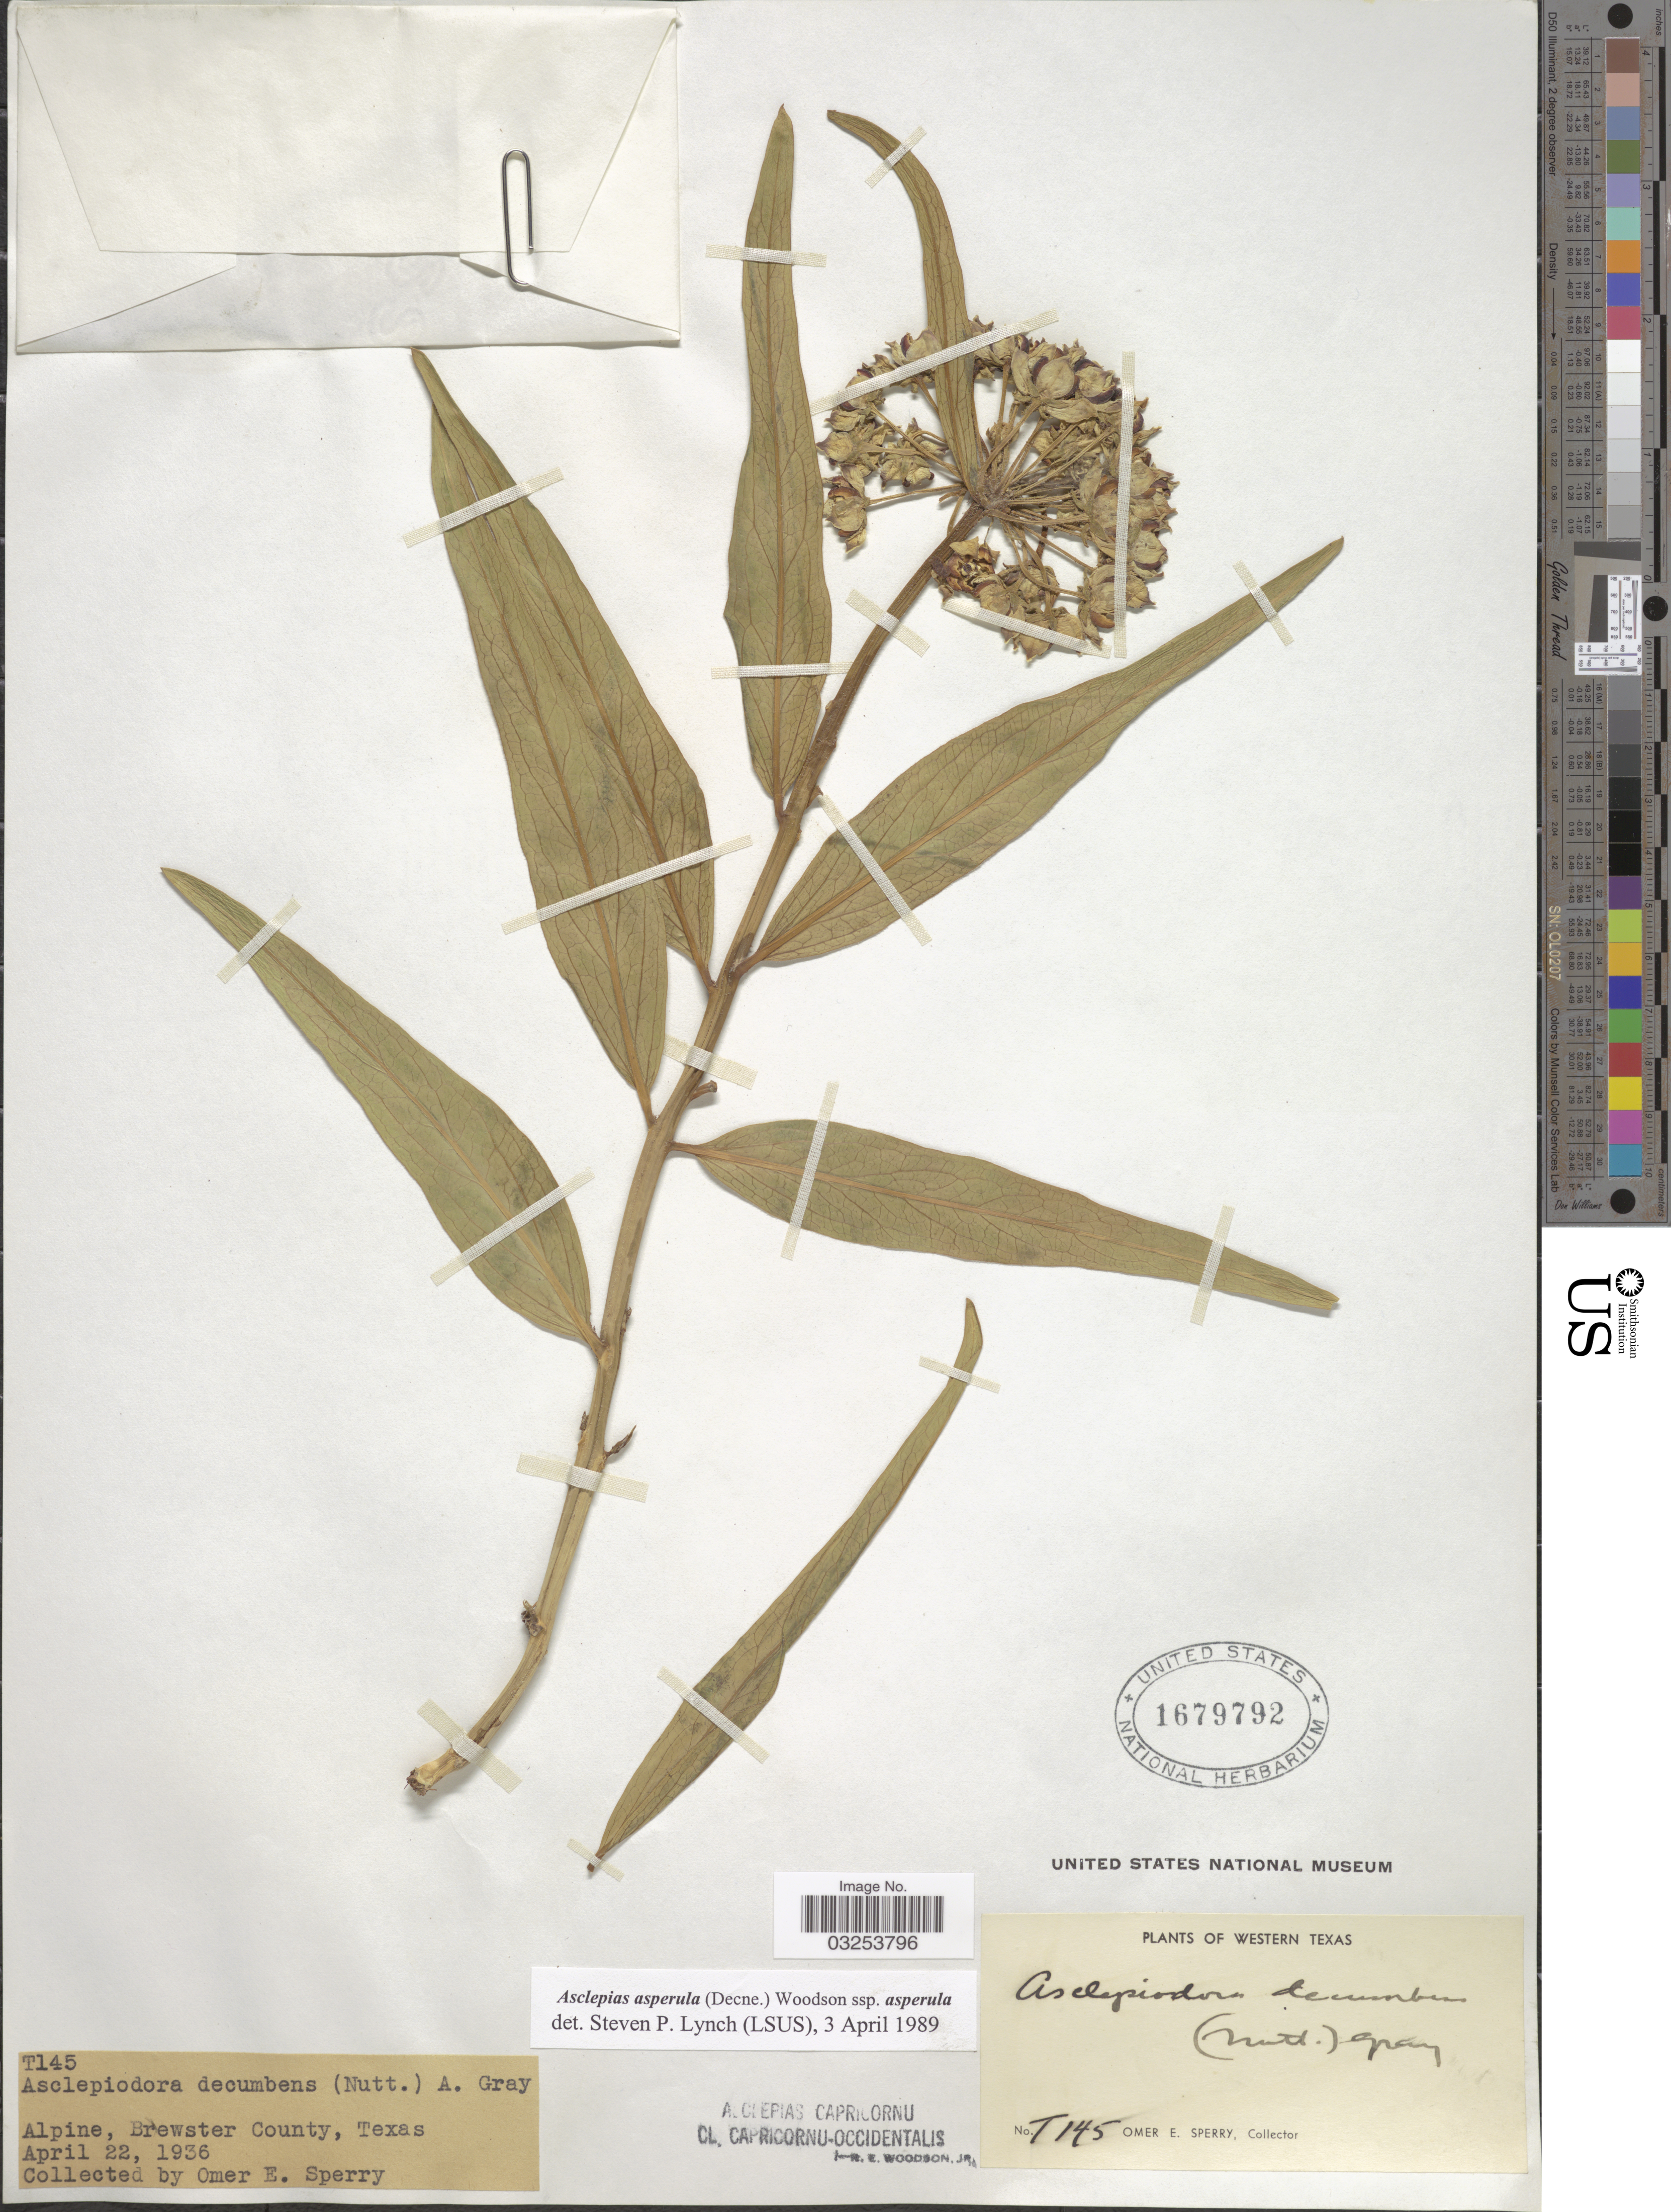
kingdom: Plantae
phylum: Tracheophyta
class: Magnoliopsida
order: Gentianales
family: Apocynaceae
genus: Asclepias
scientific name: Asclepias asperula subsp. asperula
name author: (Decne.) Woodson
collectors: O. E. Sperry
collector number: T145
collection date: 1936-04-22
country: United States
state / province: Texas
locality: Alpine, Brewster County. Western Texas.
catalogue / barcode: US 1679792